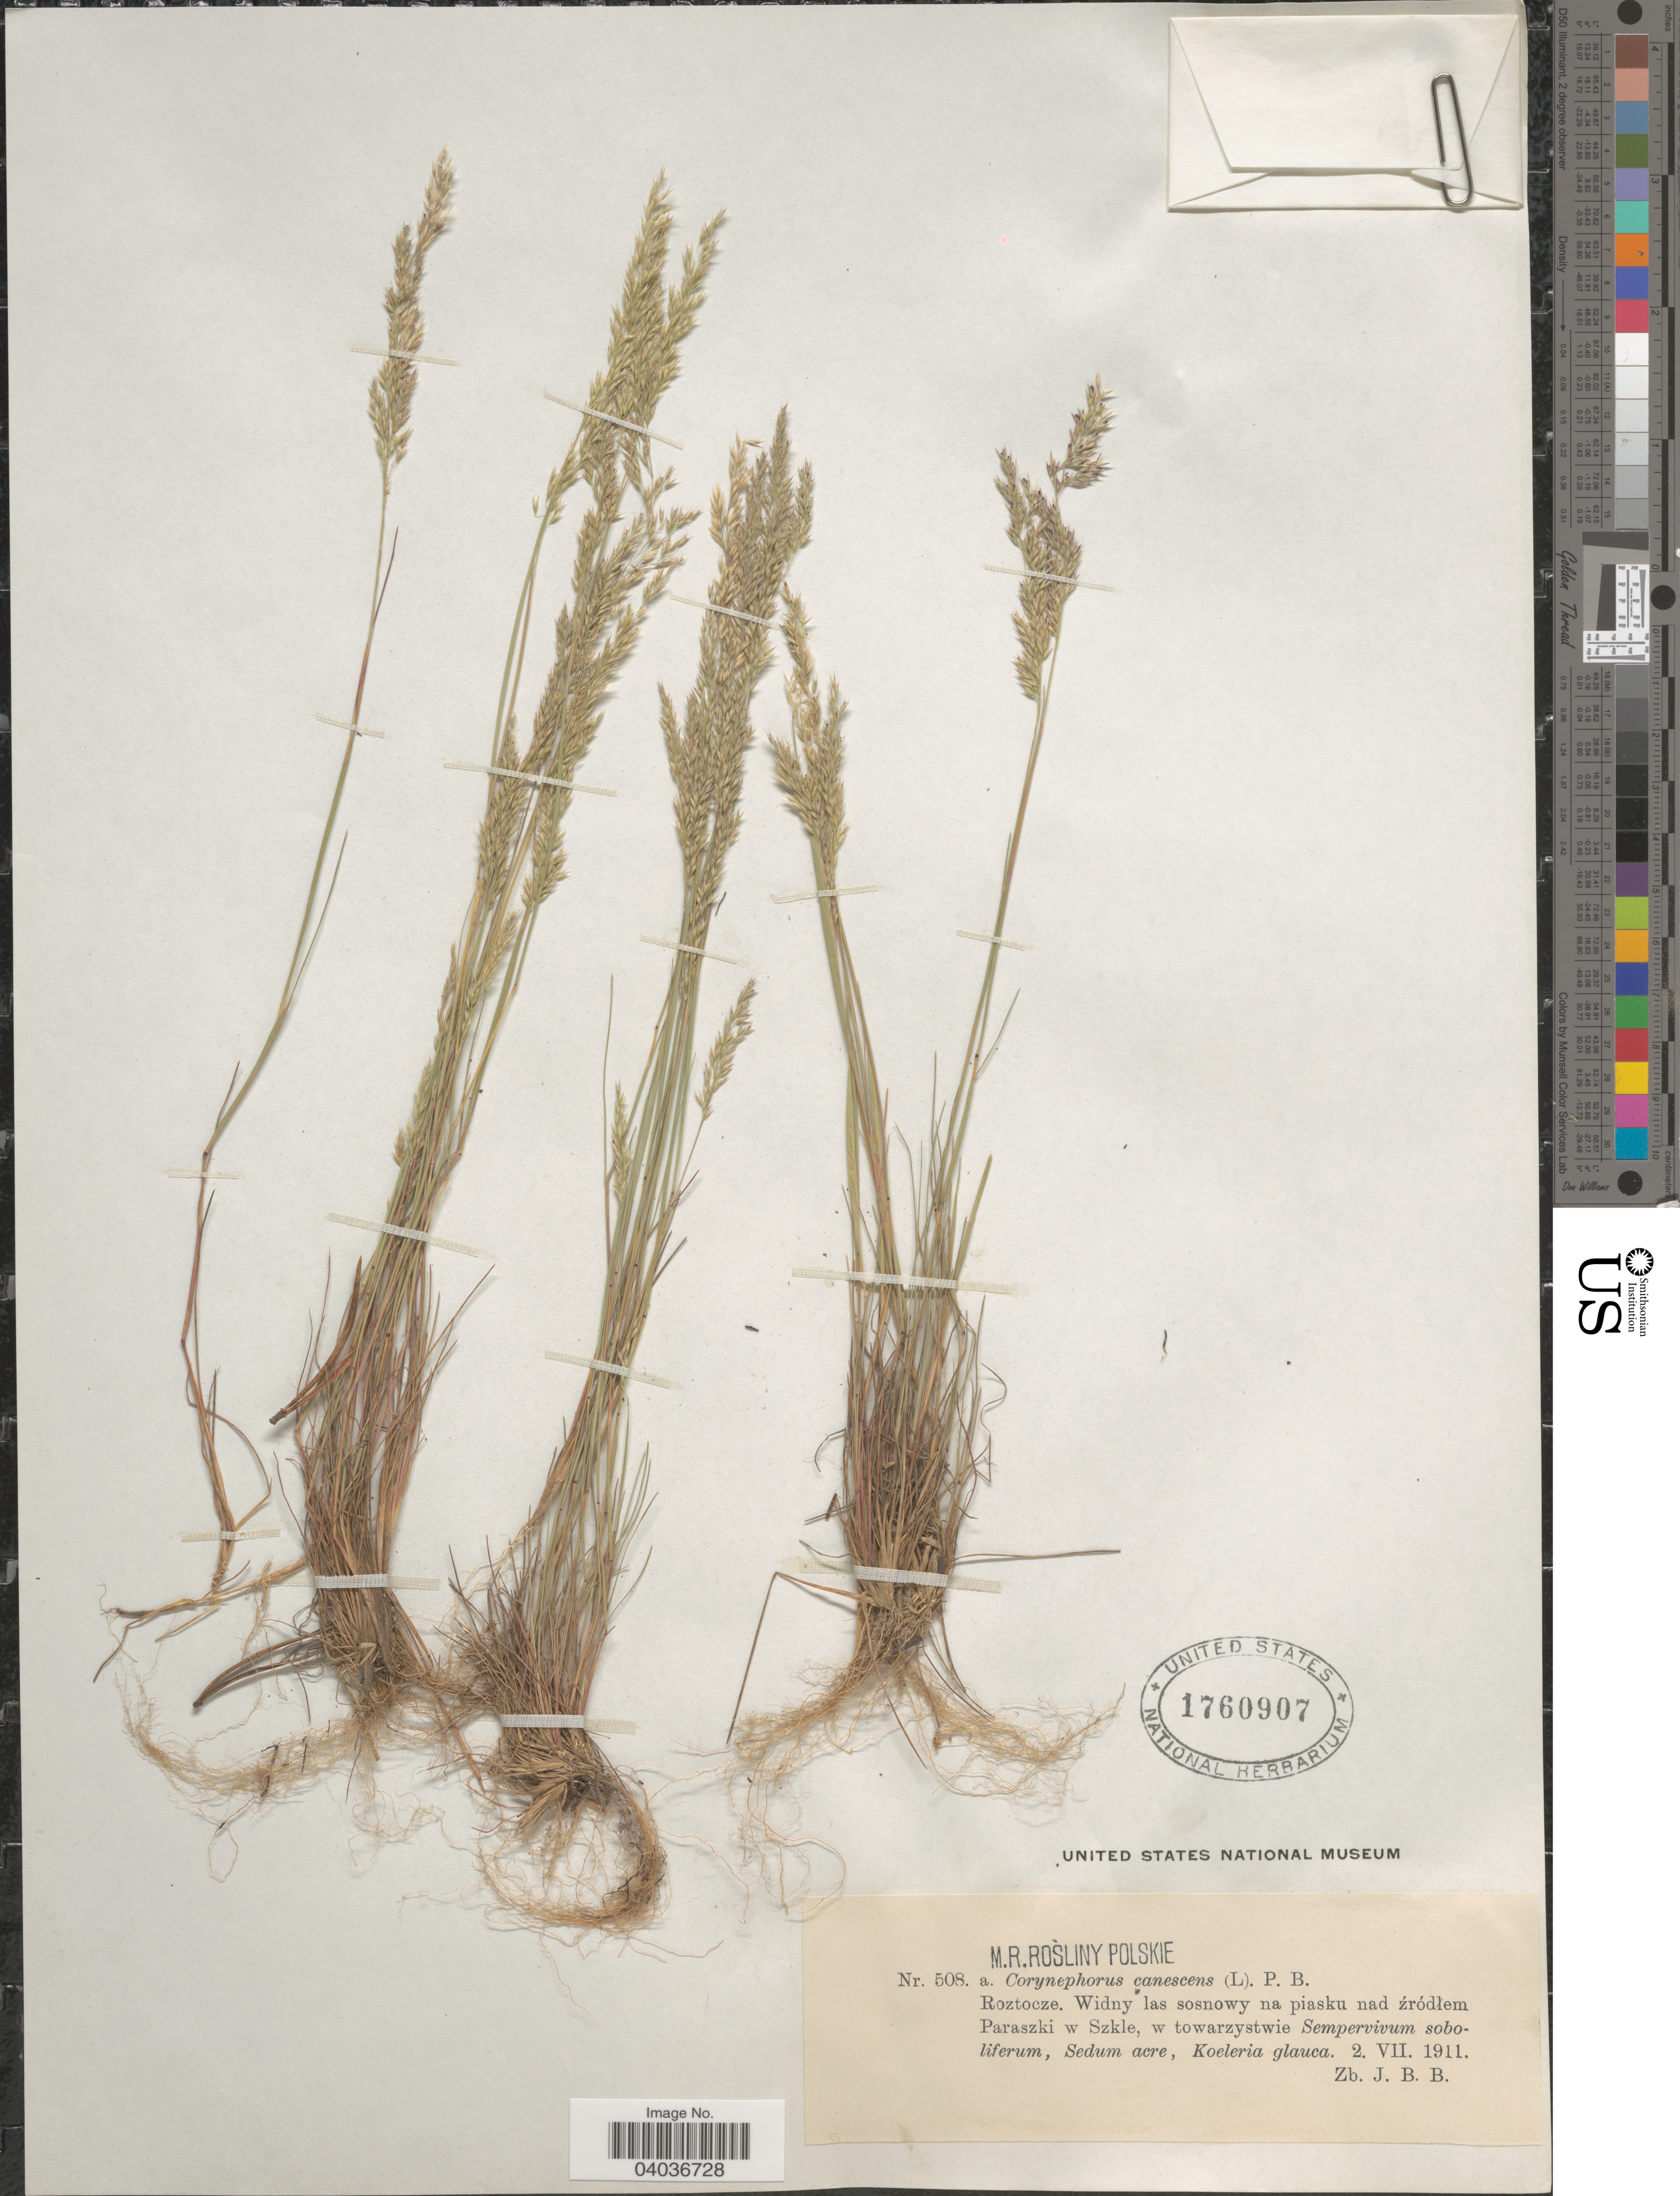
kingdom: Plantae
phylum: Tracheophyta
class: Liliopsida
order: Poales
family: Poaceae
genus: Corynephorus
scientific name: Corynephorus canescens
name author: (L, MEL) P. Beauv.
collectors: J. B. B.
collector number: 508 a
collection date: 1911-07-02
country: Poland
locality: Roztocze. Widny las sosnowy na piasku nad źródlem Paraszki w Szkle.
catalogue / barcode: US 1760907